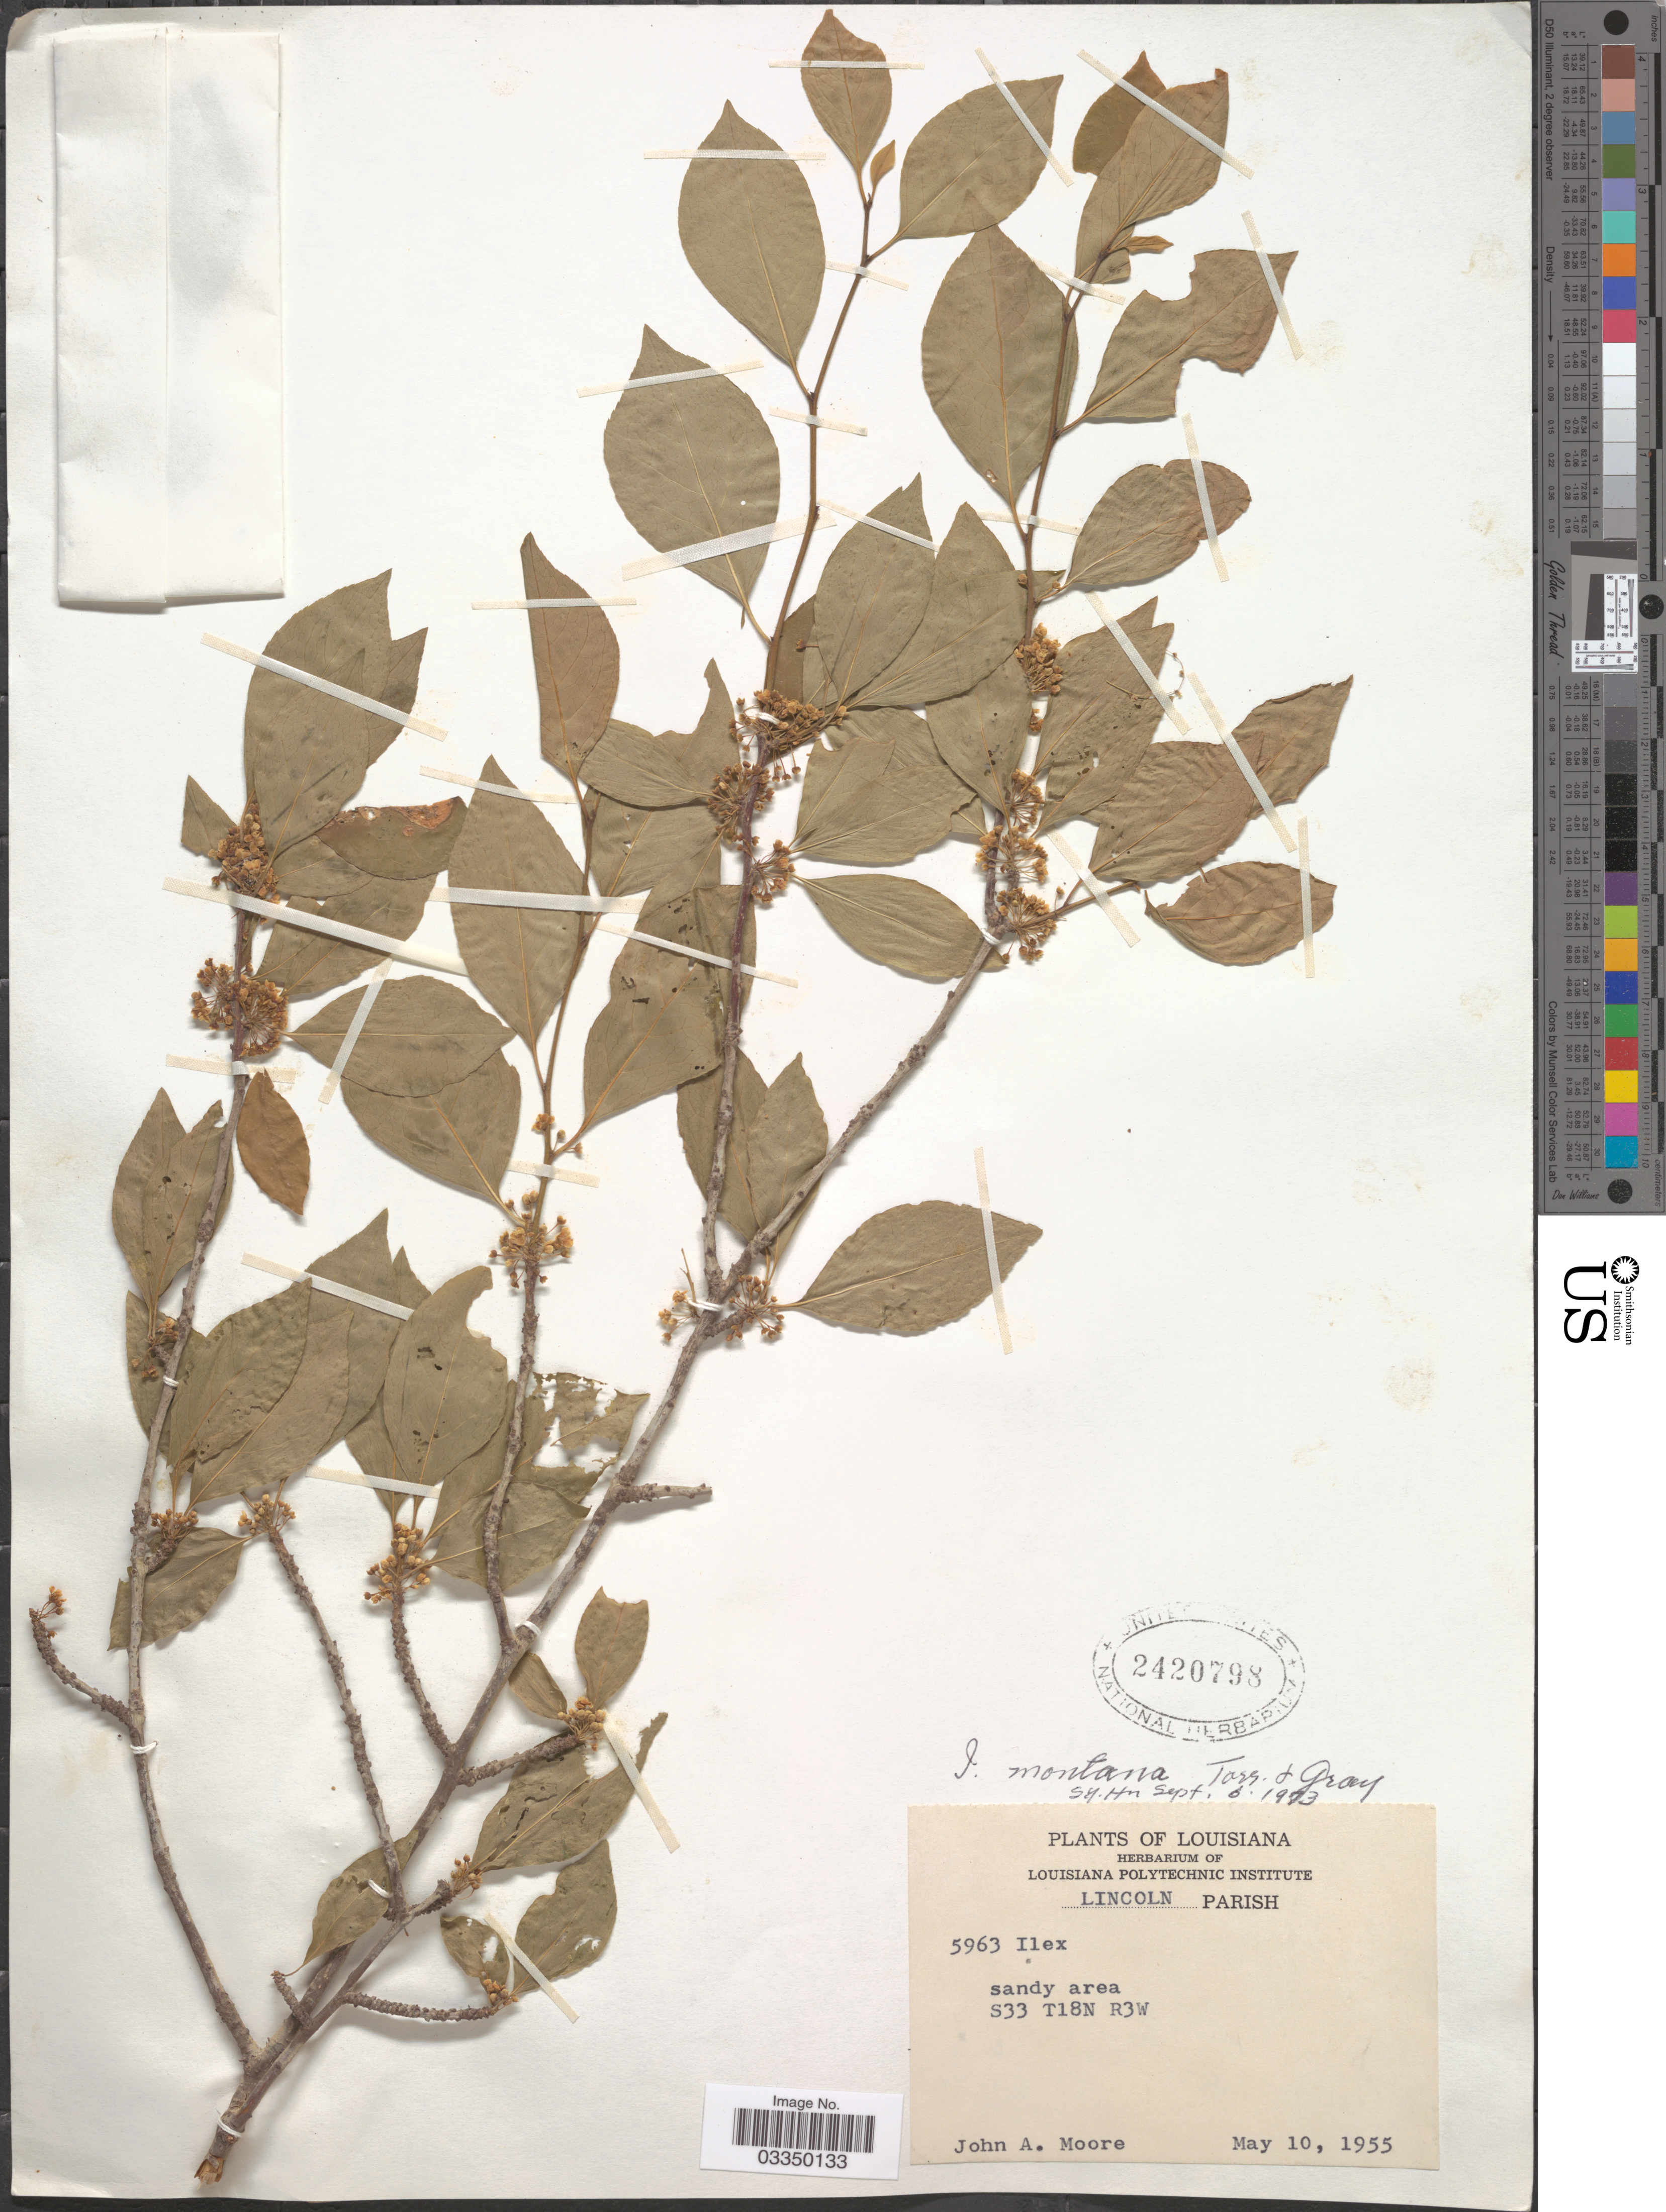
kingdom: Plantae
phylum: Tracheophyta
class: Magnoliopsida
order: Aquifoliales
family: Aquifoliaceae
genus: Ilex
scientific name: Ilex montana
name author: Torr. & A. Gray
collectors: J. A. Moore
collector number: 5963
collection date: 1955-05-10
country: United States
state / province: Louisiana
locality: Lincoln Parish. Sandy area. S33 T18N R3W.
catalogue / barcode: US 2420798